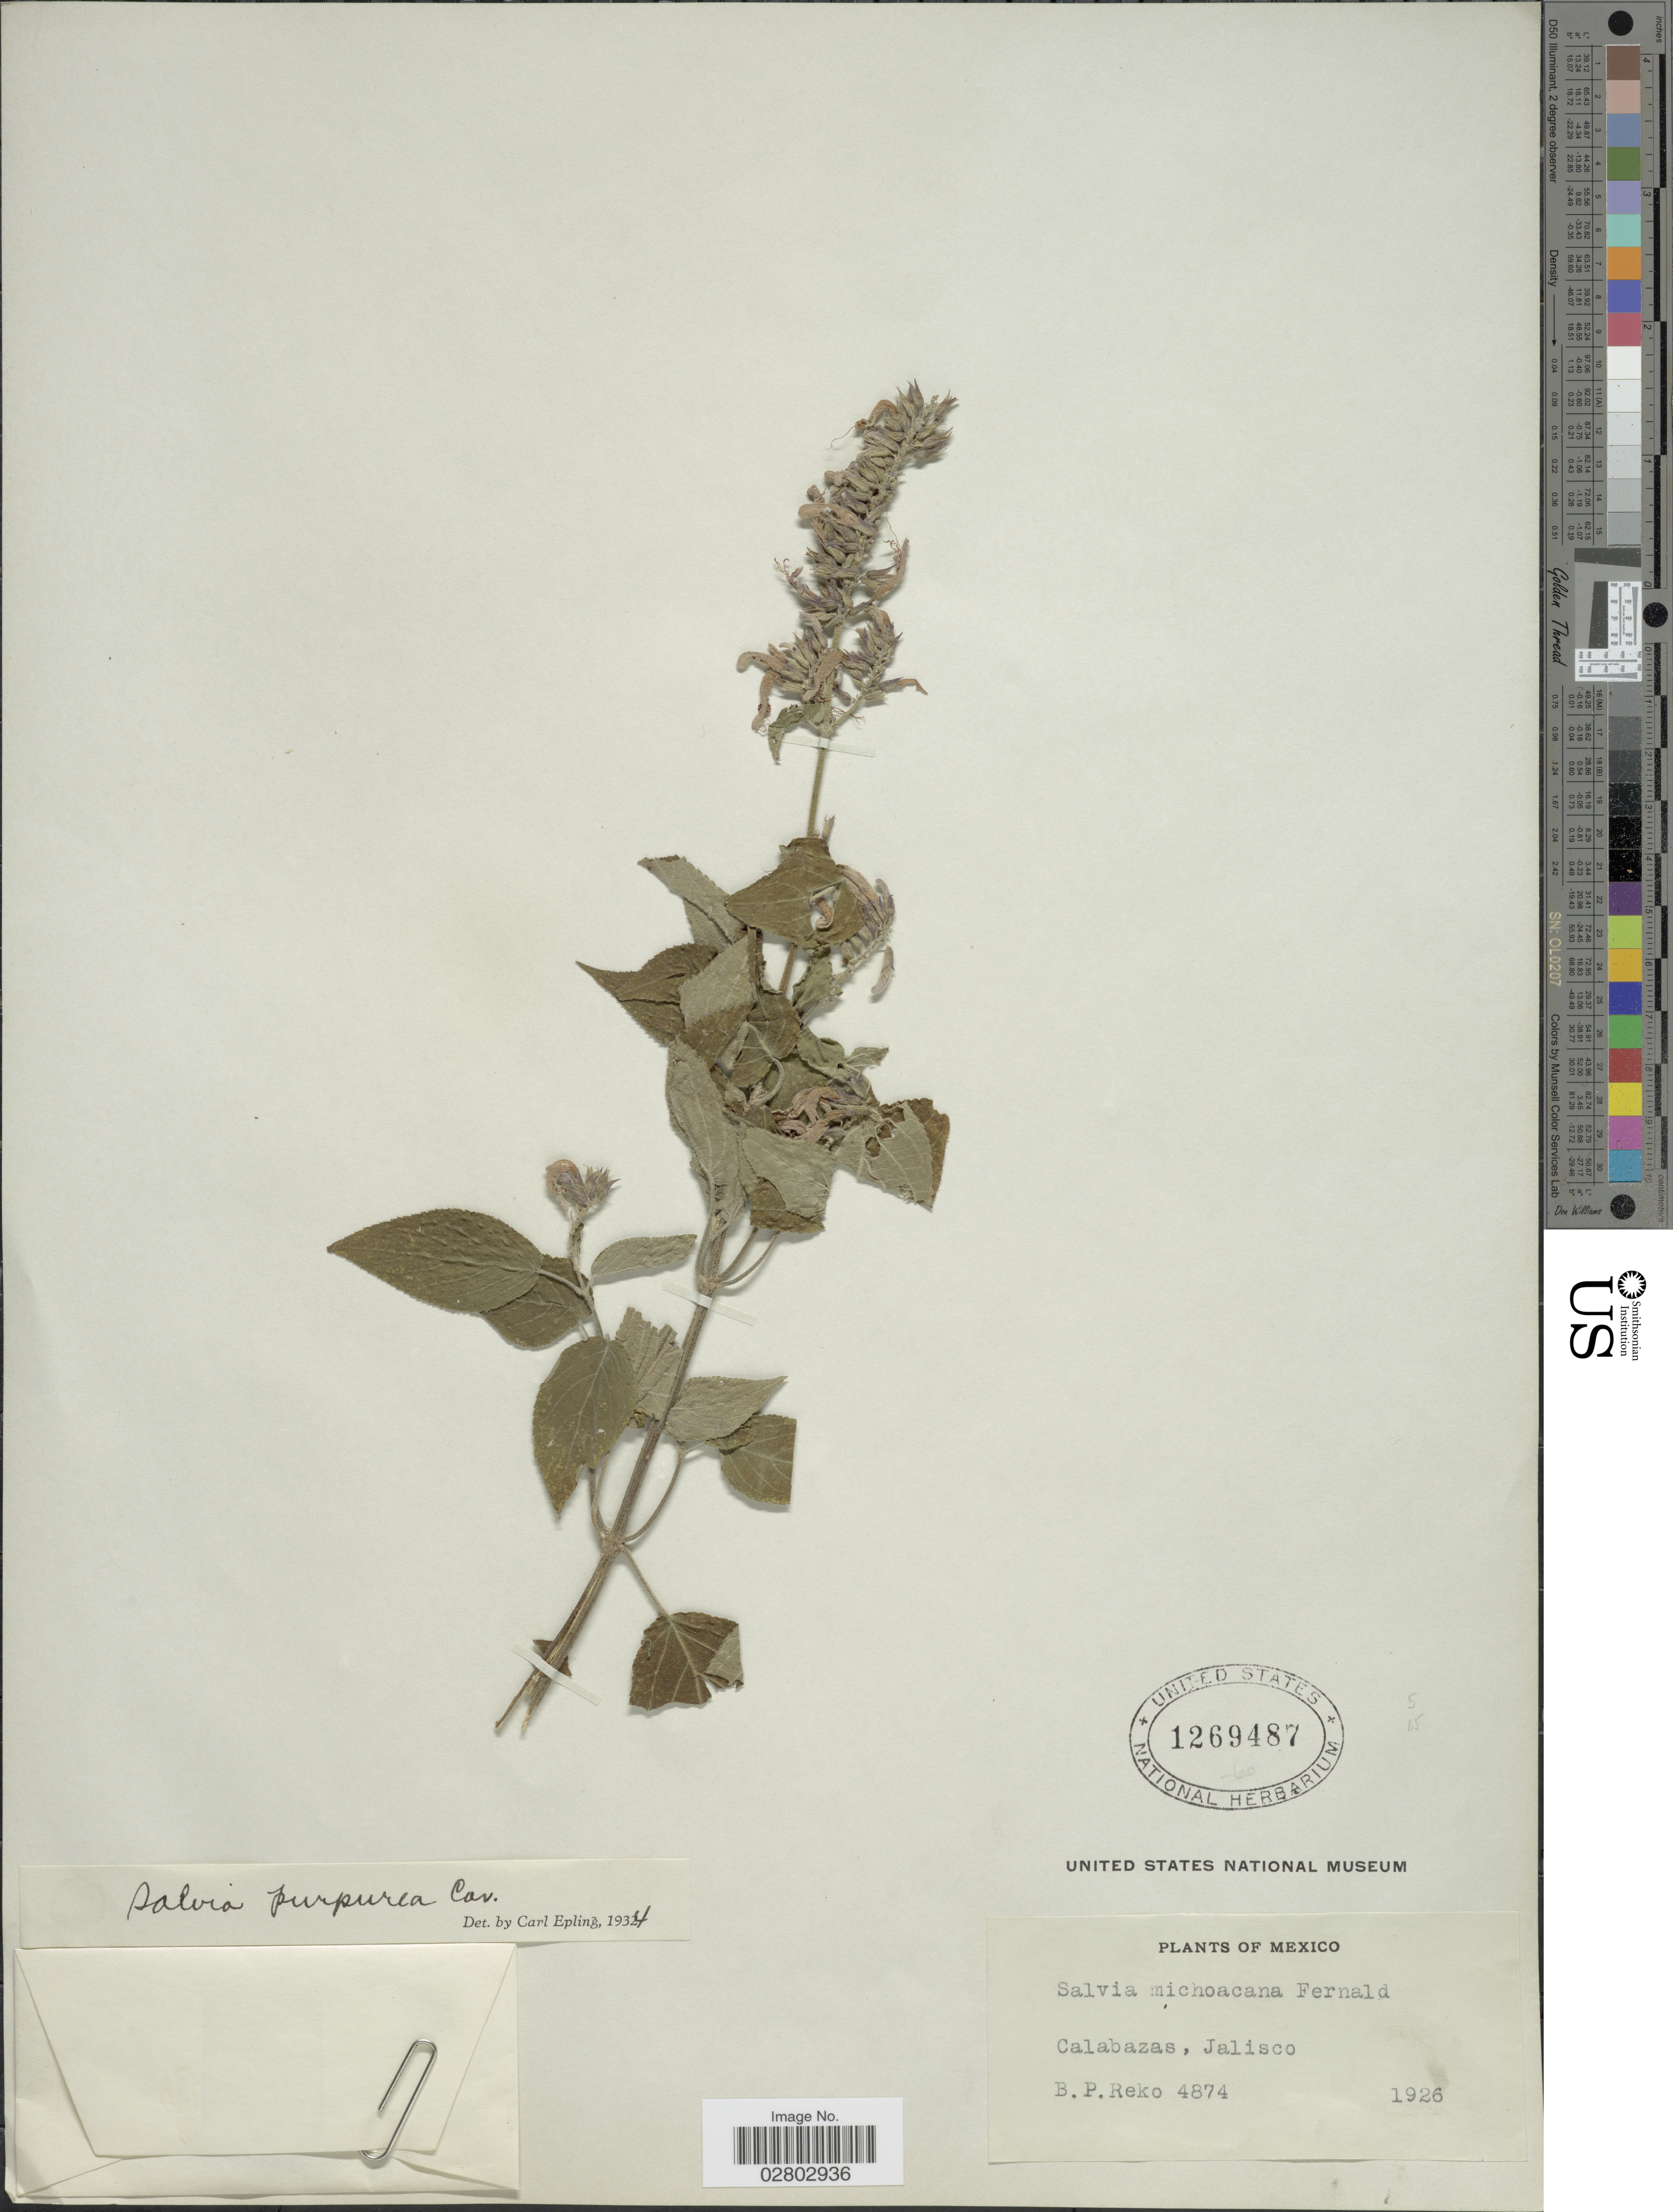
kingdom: Plantae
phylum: Tracheophyta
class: Magnoliopsida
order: Lamiales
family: Lamiaceae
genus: Salvia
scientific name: Salvia purpurea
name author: Cav.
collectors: B. P. Reko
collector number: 4874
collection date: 1926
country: Mexico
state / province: Jalisco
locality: Calabazas, Jalisco.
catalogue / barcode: US 1269487